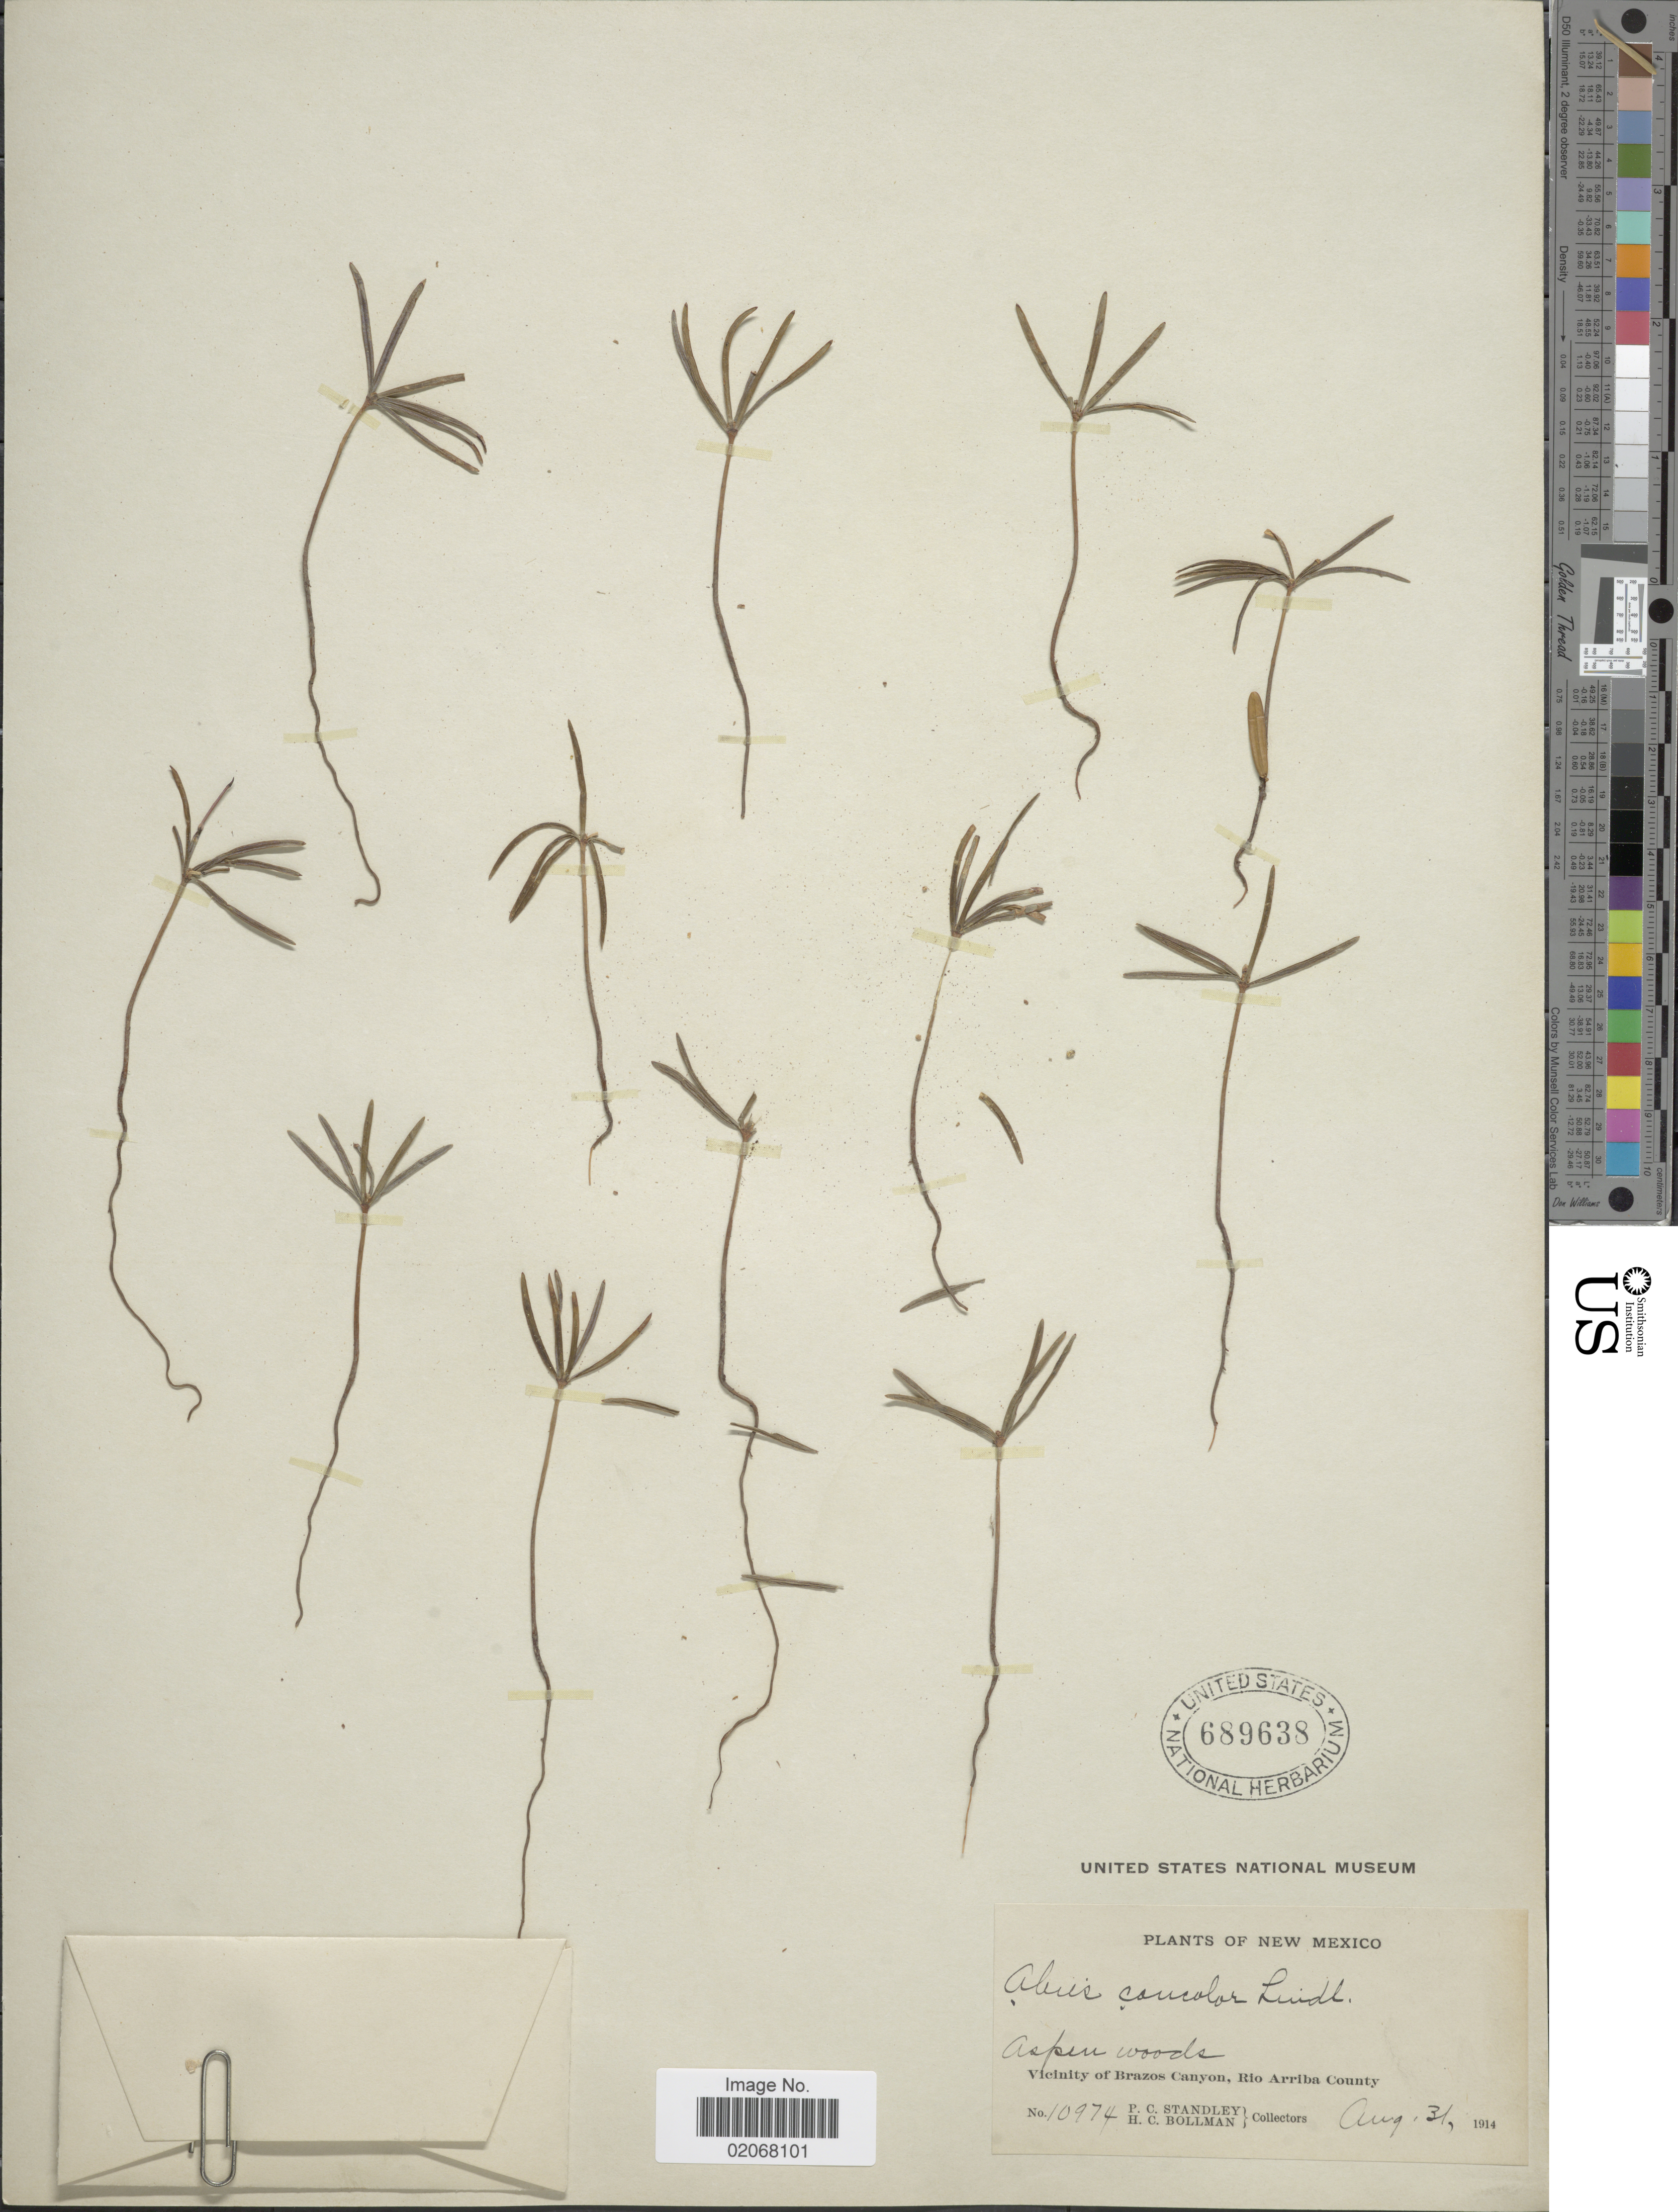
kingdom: Plantae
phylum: Tracheophyta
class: Pinopsida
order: Pinales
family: Pinaceae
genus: Abies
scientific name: Abies concolor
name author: (Gordon & Glend.) Lindl. ex Hildebr.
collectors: P. C. Standley & H. C. Bollman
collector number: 10974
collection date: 1914-08-31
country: United States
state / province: New Mexico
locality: Vicinity of Brazos Canyon, Rio Arriba County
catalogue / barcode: US 689638